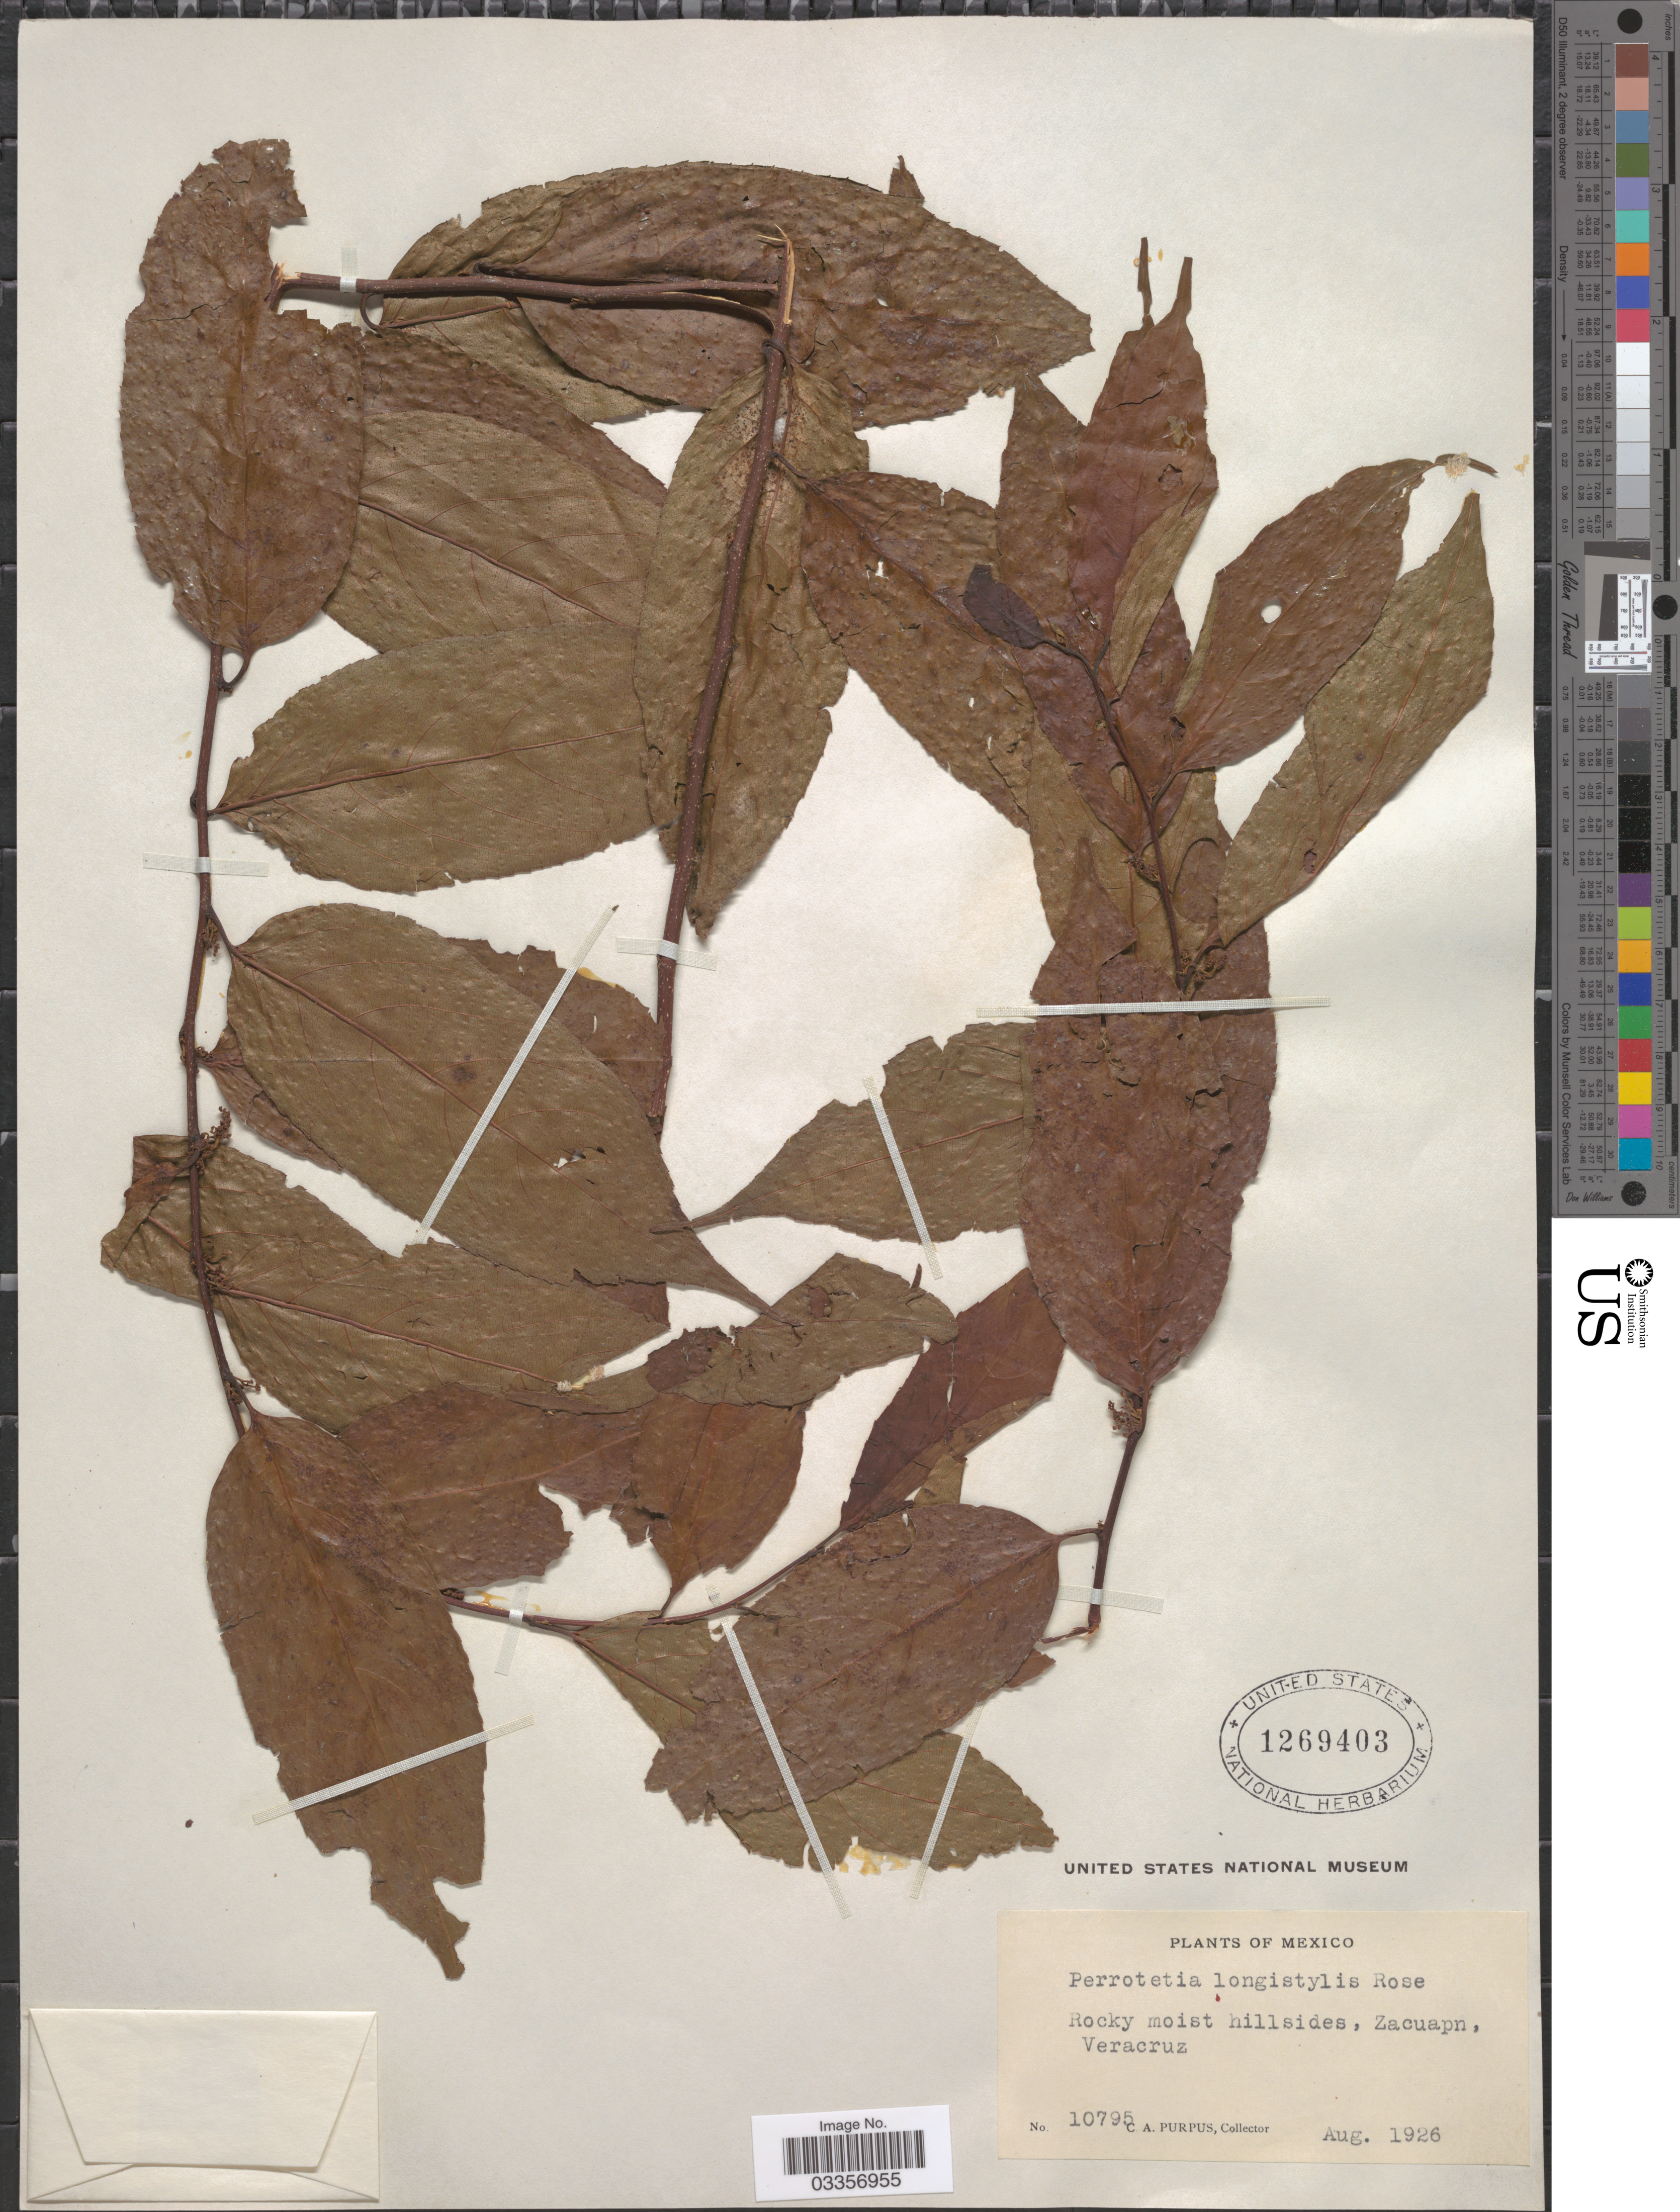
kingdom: Plantae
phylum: Tracheophyta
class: Magnoliopsida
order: Huerteales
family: Dipentodontaceae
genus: Perrottetia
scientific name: Perrottetia longistylis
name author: Rose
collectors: C. A. Purpus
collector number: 10795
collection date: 1926-08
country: Mexico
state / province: Veracruz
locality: Zacuapn, Veracruz.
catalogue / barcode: US 1269403